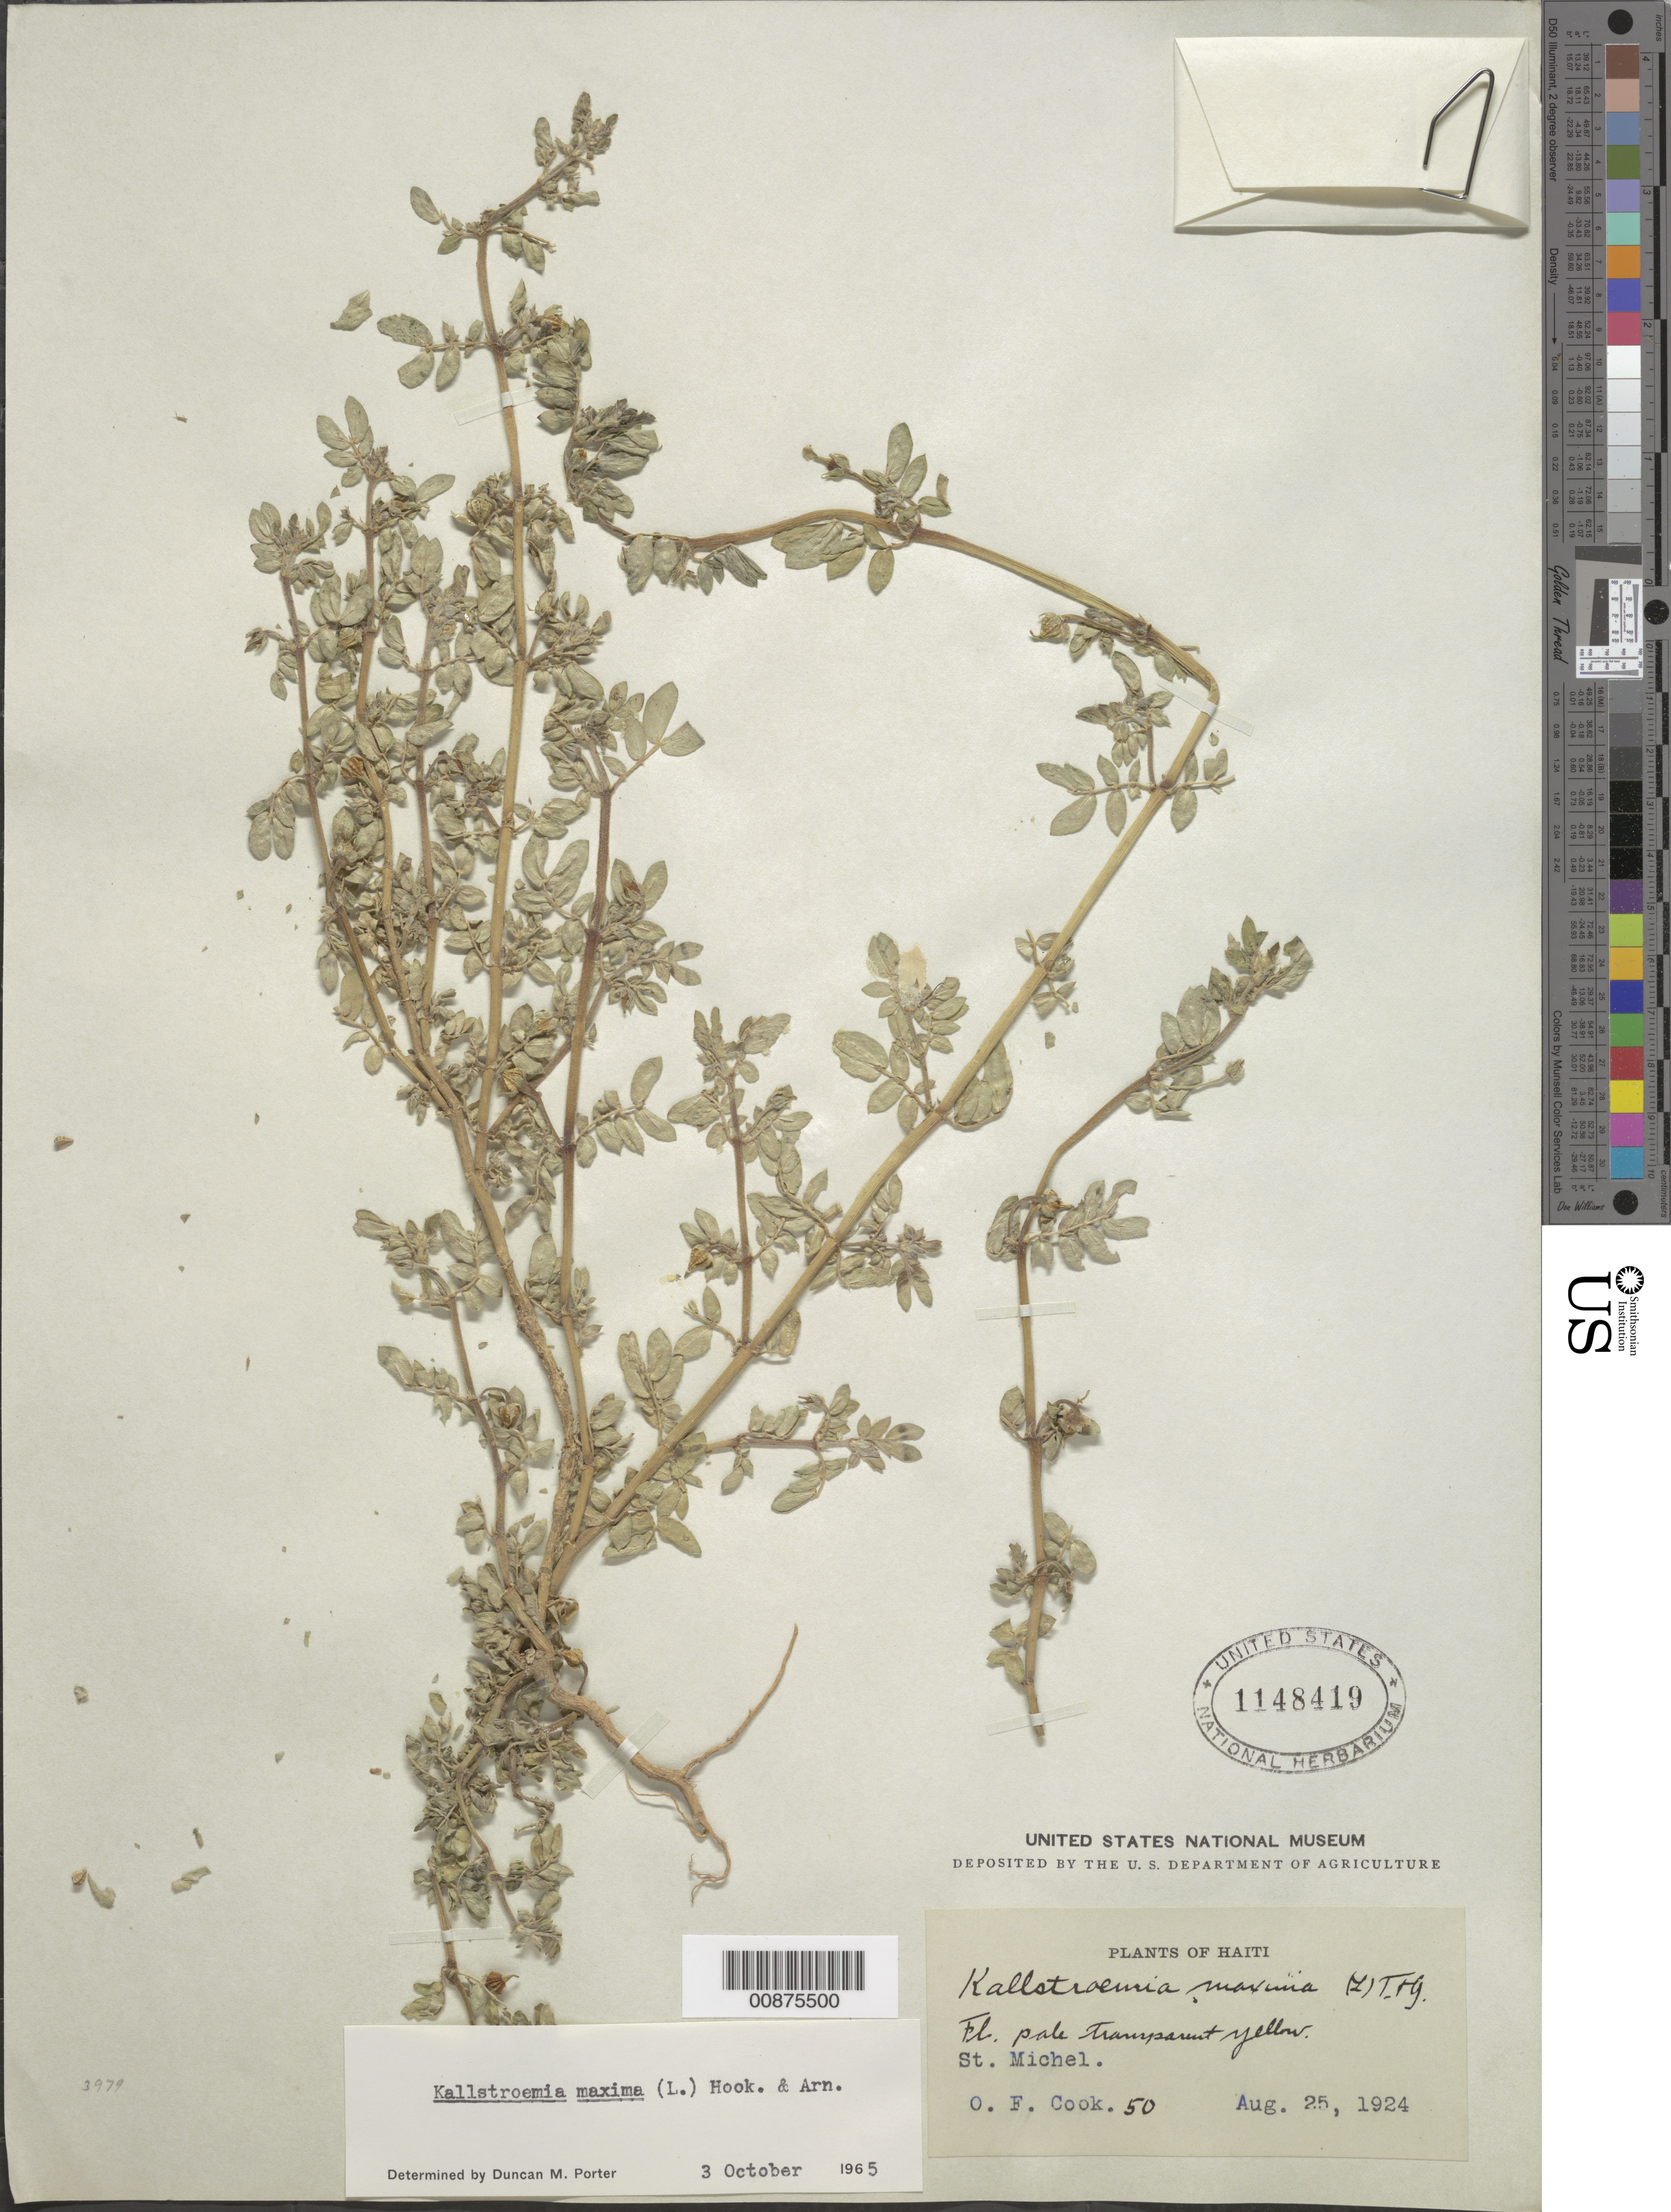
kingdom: Plantae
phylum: Tracheophyta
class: Magnoliopsida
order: Zygophyllales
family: Zygophyllaceae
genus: Kallstroemia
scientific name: Kallstroemia maxima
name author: (L.) Hook. & Arn.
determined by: Porter, D. M.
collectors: O. F. Cook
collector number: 50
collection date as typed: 25 Aug 1924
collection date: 1924-08-25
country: Haiti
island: Hispaniola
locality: St. Michel.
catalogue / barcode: US 1148419